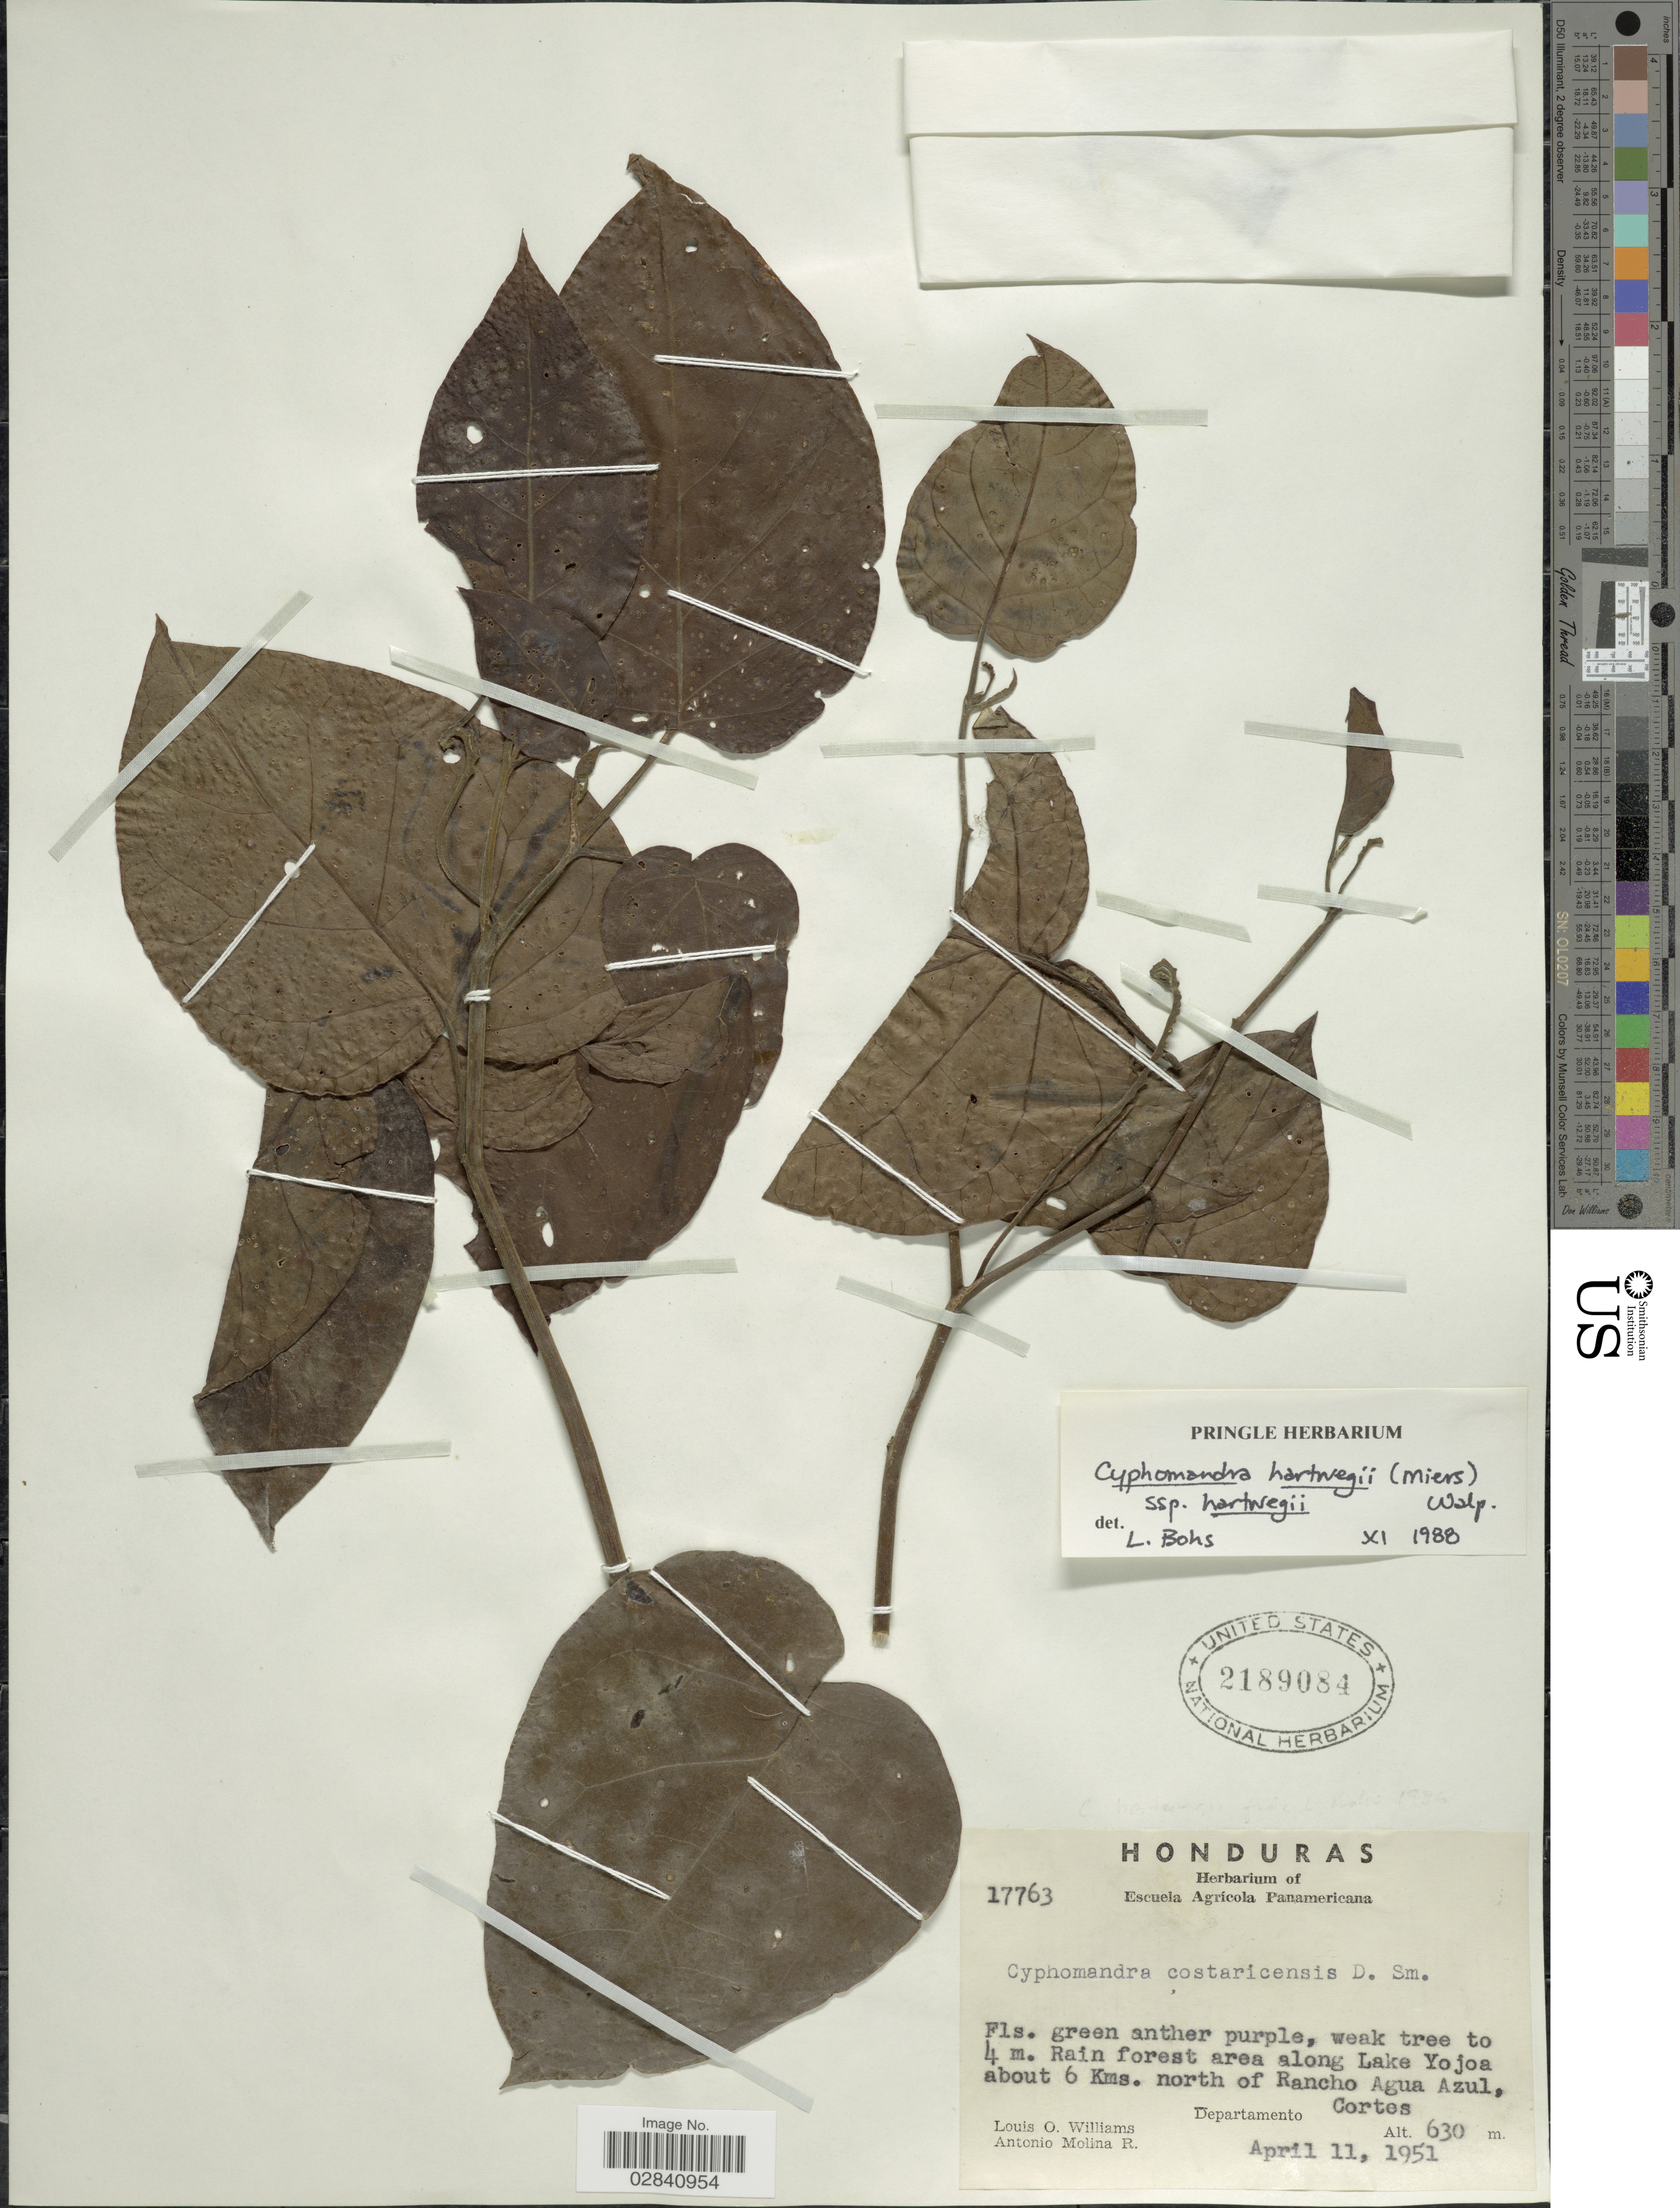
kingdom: Plantae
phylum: Tracheophyta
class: Magnoliopsida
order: Solanales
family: Solanaceae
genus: Cyphomandra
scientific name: Cyphomandra hartwegii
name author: (Miers) Sendtn. ex Walp.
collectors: L. O. Williams & A. Molina R.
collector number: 17763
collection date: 1951-04-11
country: Honduras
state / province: Cortés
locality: Rain forest area along Lake Yojoa about 6 Kms. north of Rancho Agua Azul, Departamento Cortes.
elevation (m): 630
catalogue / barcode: US 2189084